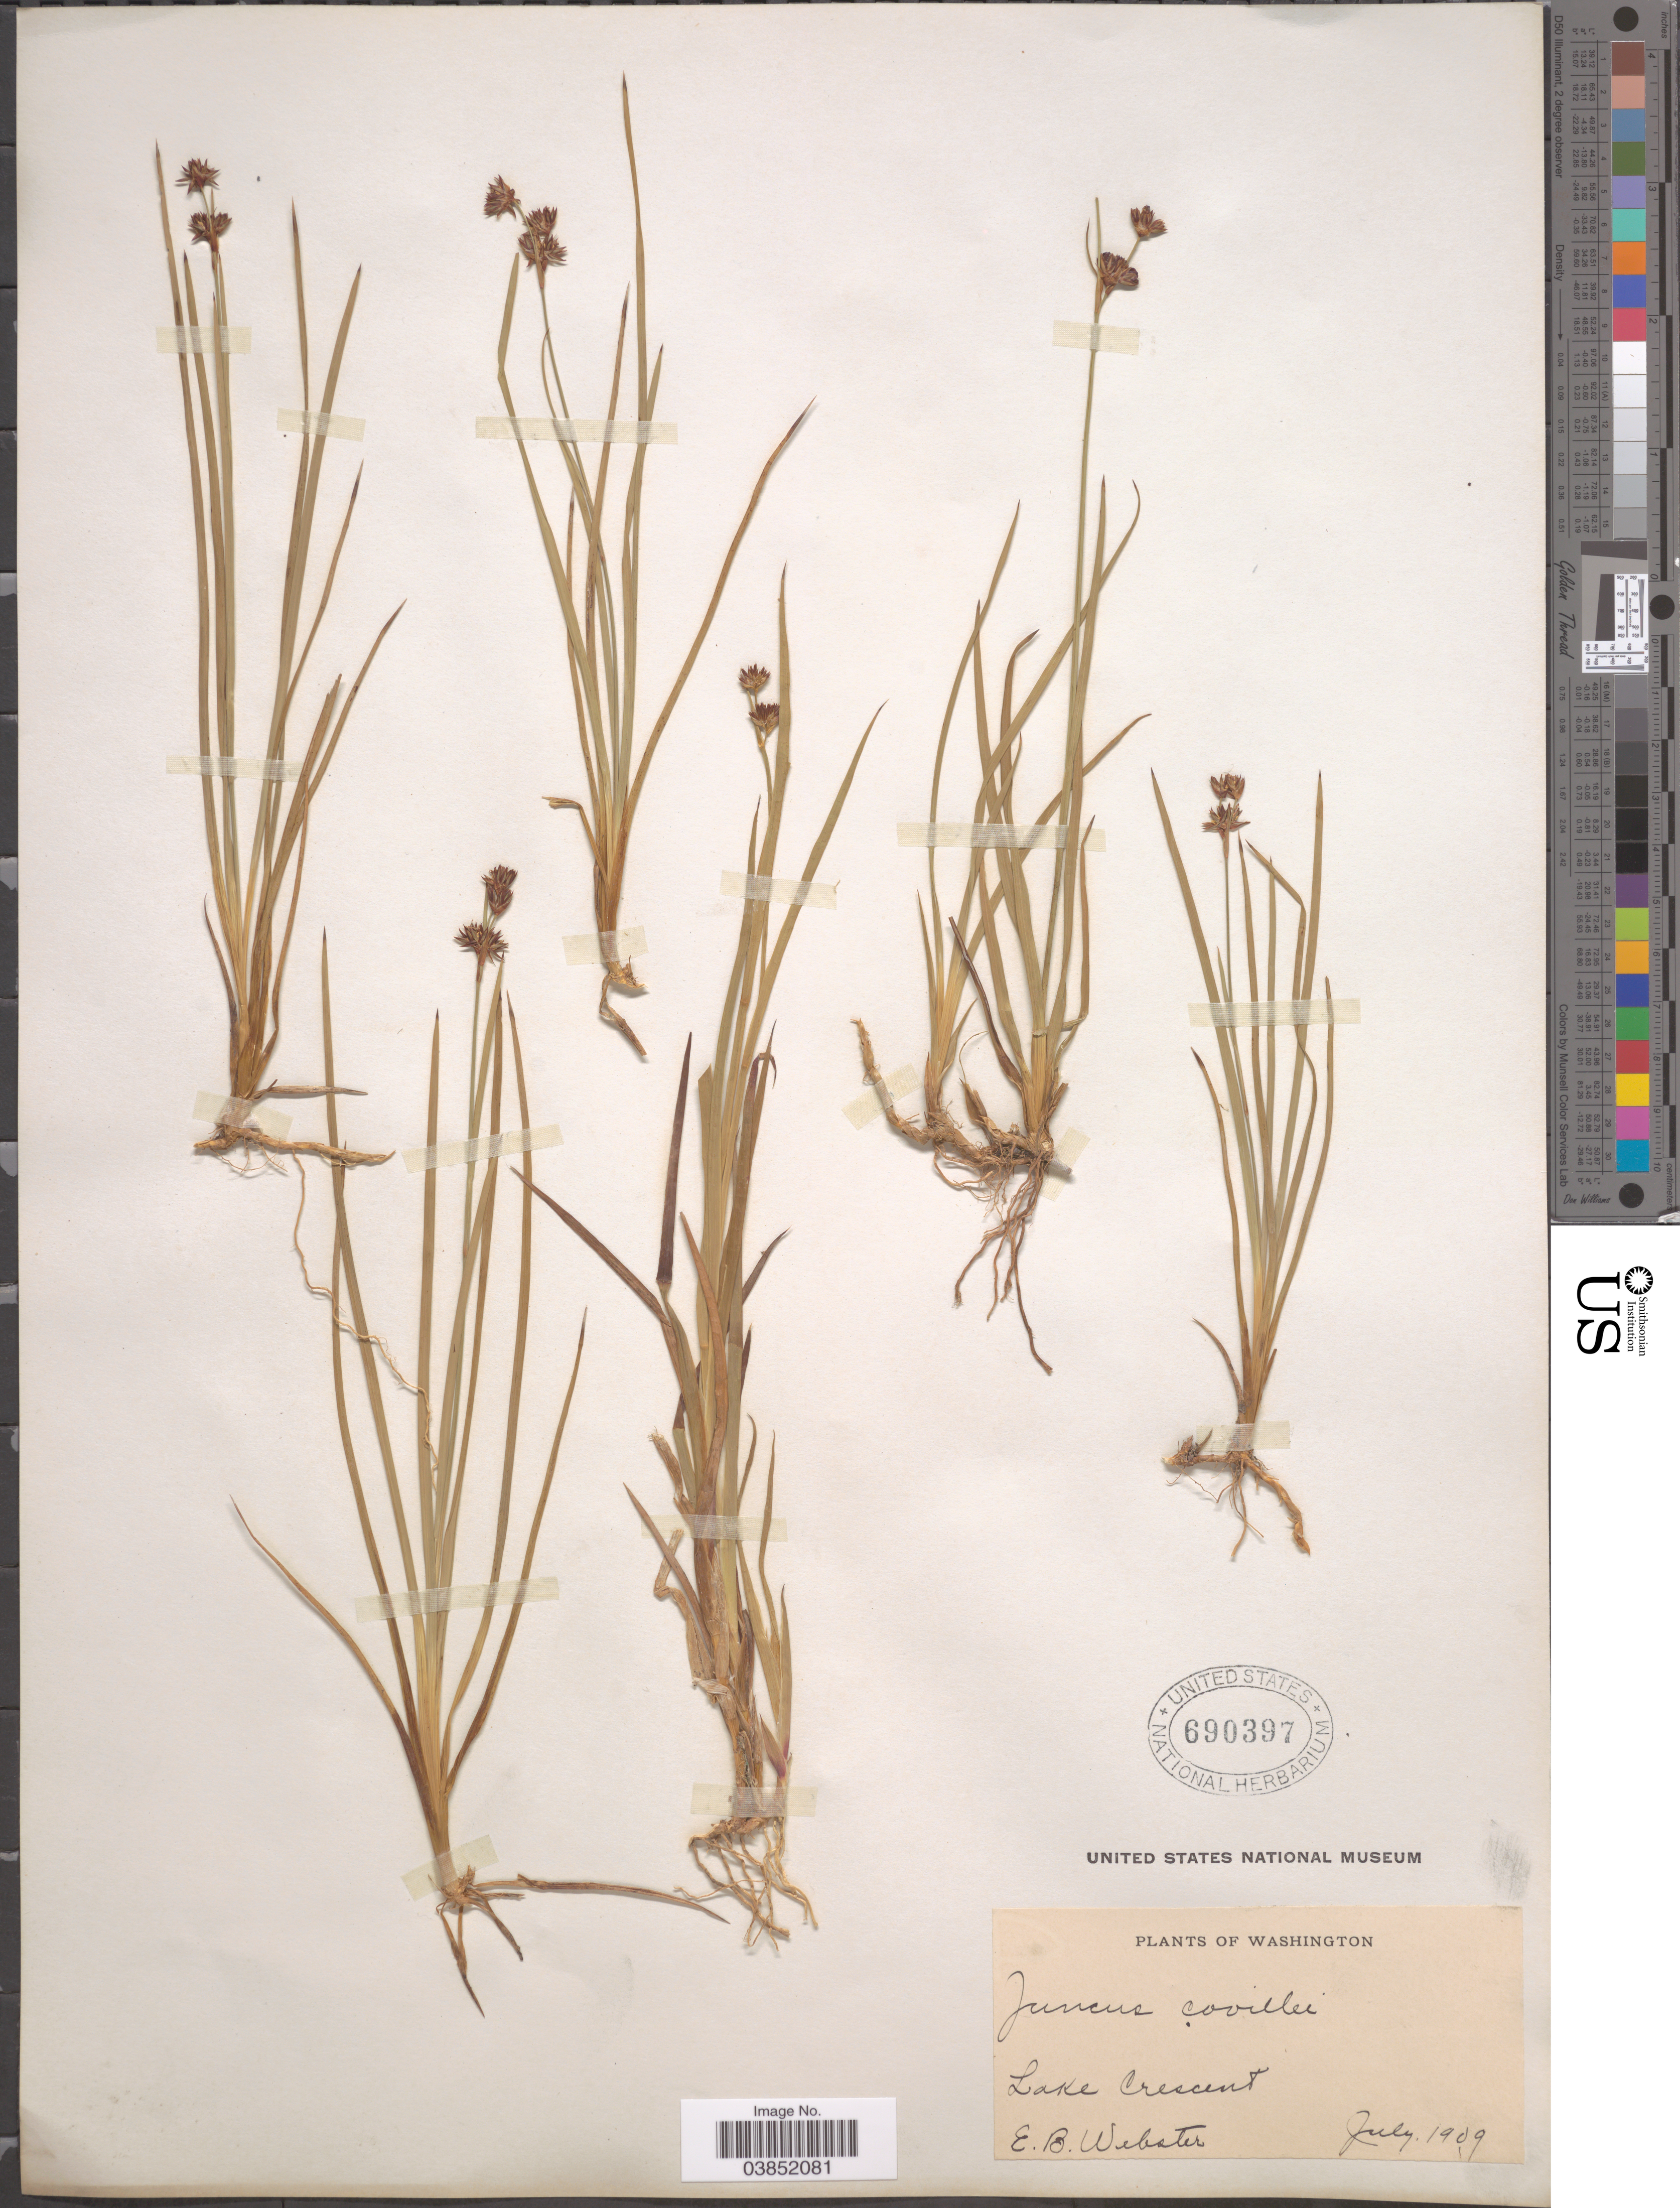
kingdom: Plantae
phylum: Tracheophyta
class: Liliopsida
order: Poales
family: Juncaceae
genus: Juncus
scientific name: Juncus covillei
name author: Piper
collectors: E. B. Webster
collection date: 1909-07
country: United States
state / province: Washington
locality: Lake Crescent.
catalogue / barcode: US 690397